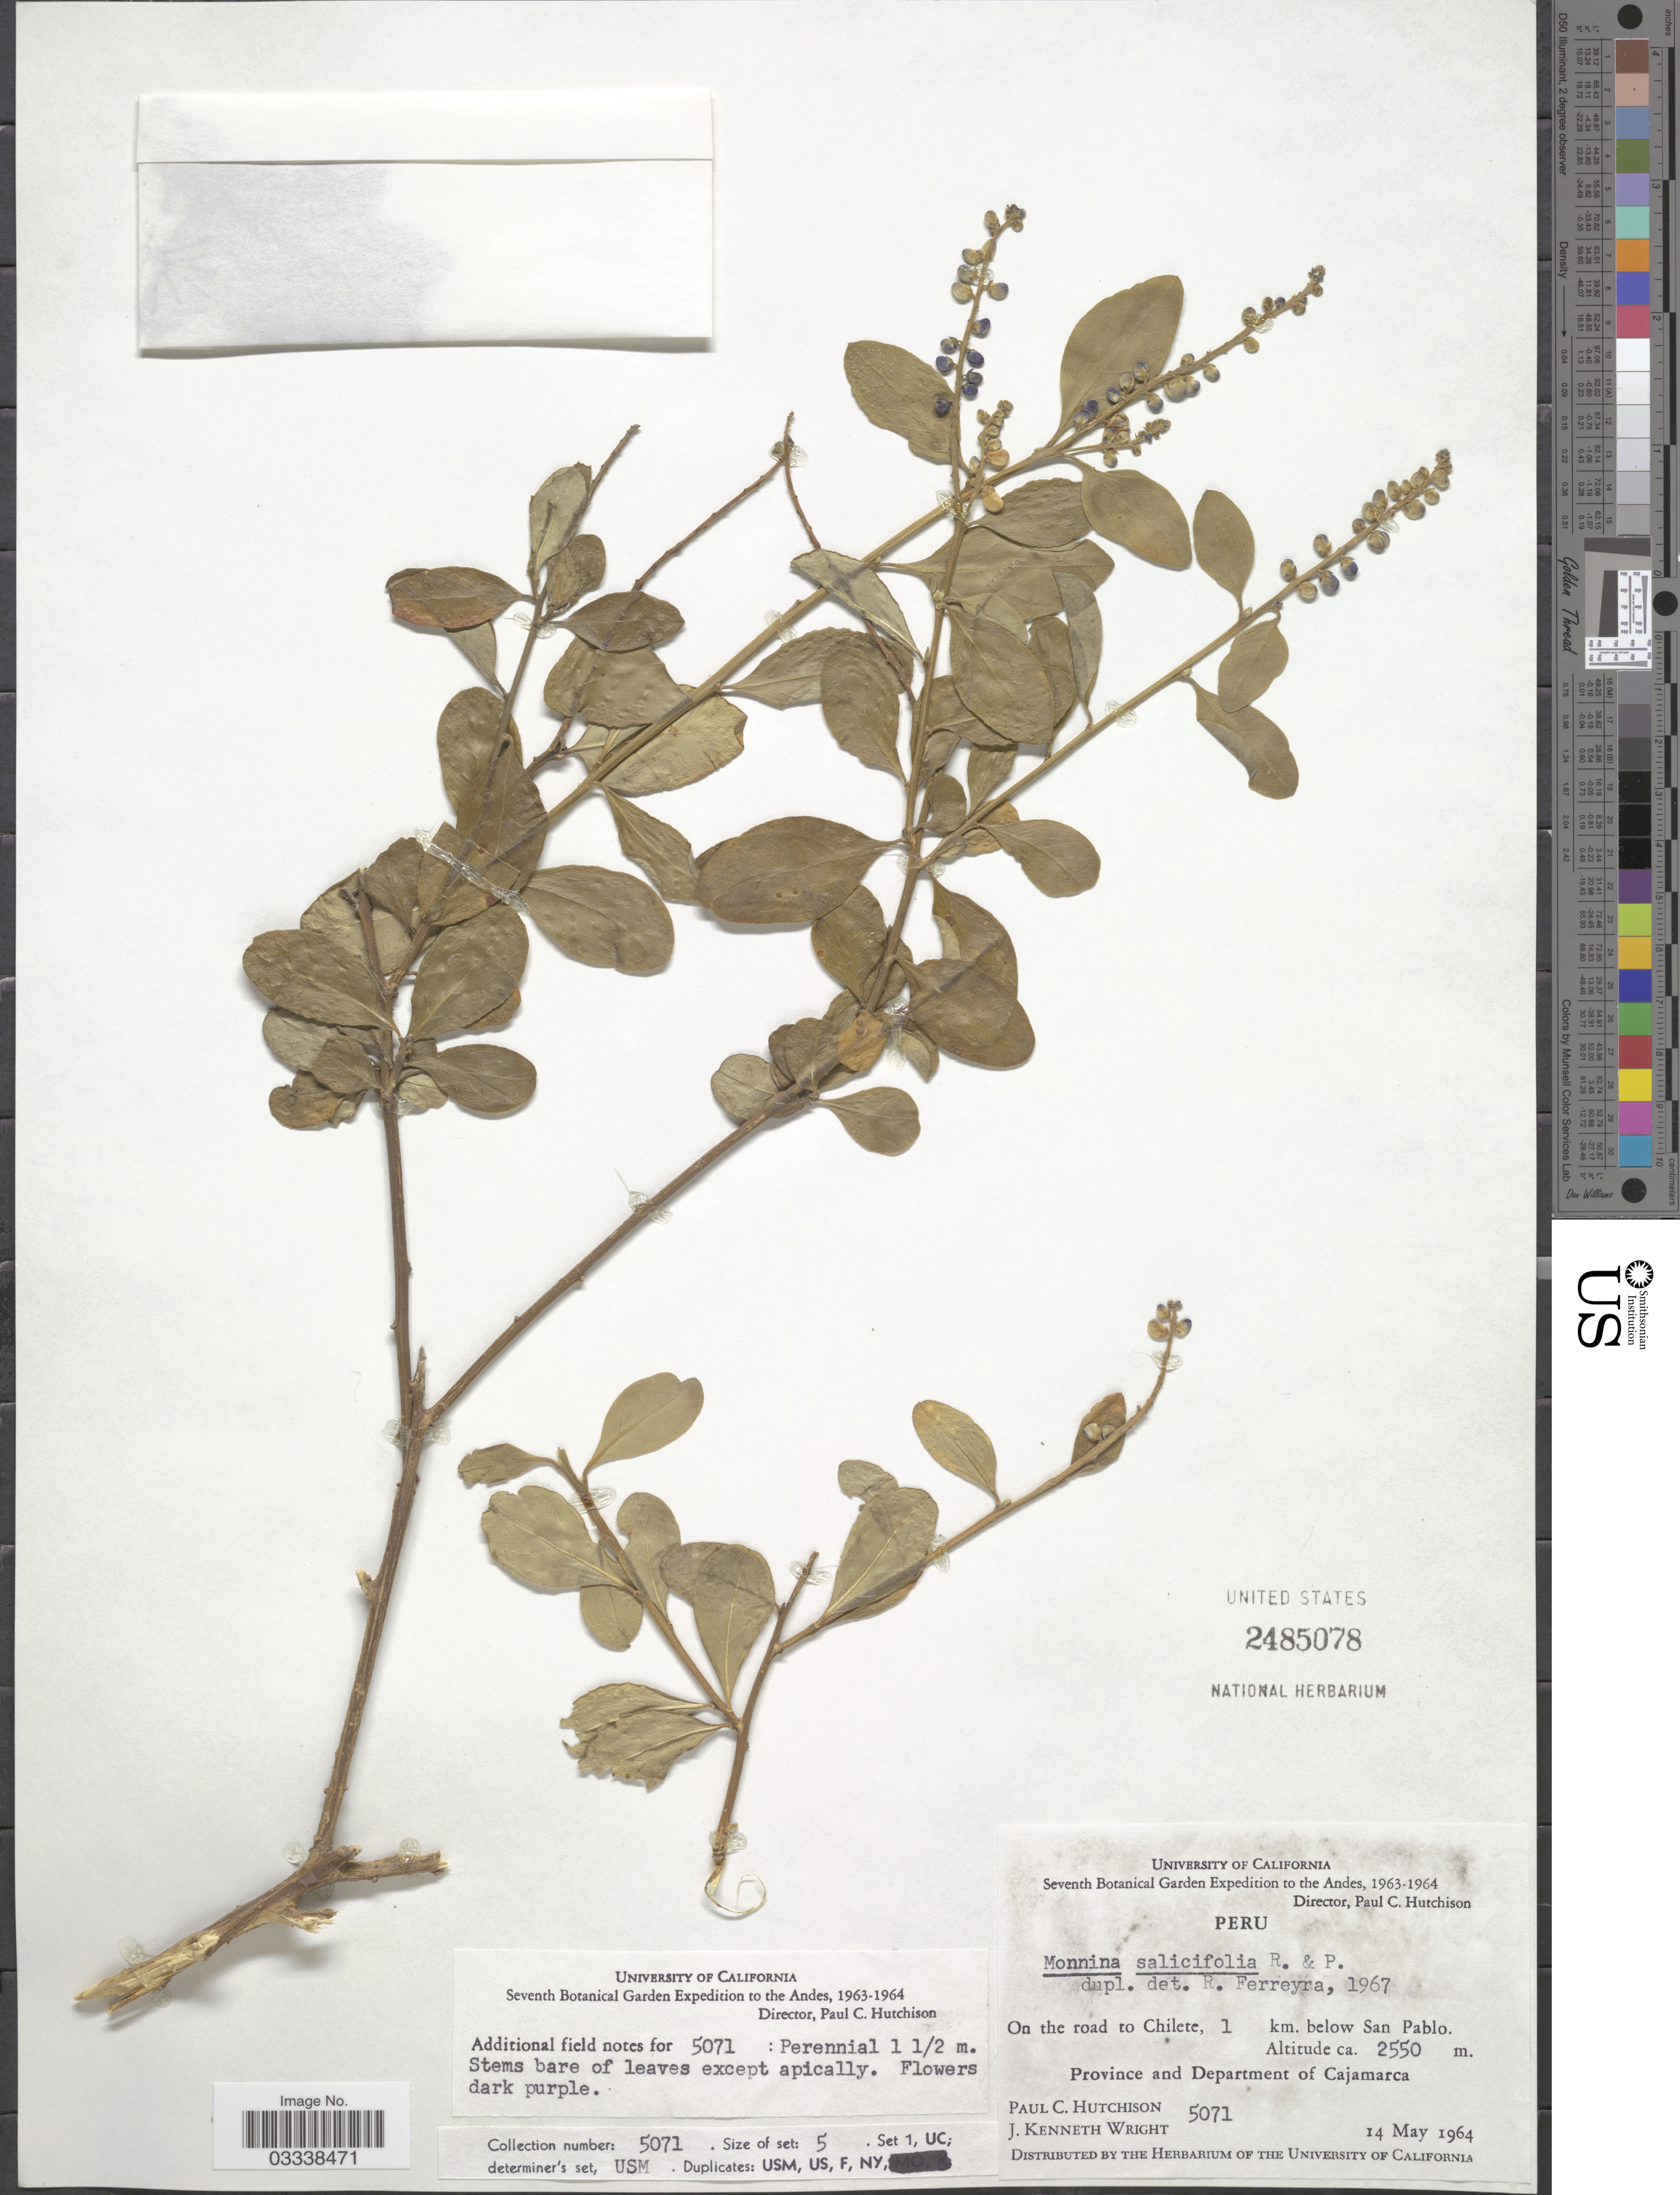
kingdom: Plantae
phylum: Tracheophyta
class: Magnoliopsida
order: Fabales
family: Polygalaceae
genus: Monnina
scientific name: Monnina salicifolia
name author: Ruiz & Pav.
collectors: P. C. Hutchison & J. K. Wright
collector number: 5071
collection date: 1964-05-14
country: Peru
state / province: Cajamarca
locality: The Andes, On the road to Chilete, 1 km. below San Pablo. Province and Department of Cajamarca.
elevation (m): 2550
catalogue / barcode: US 2485078